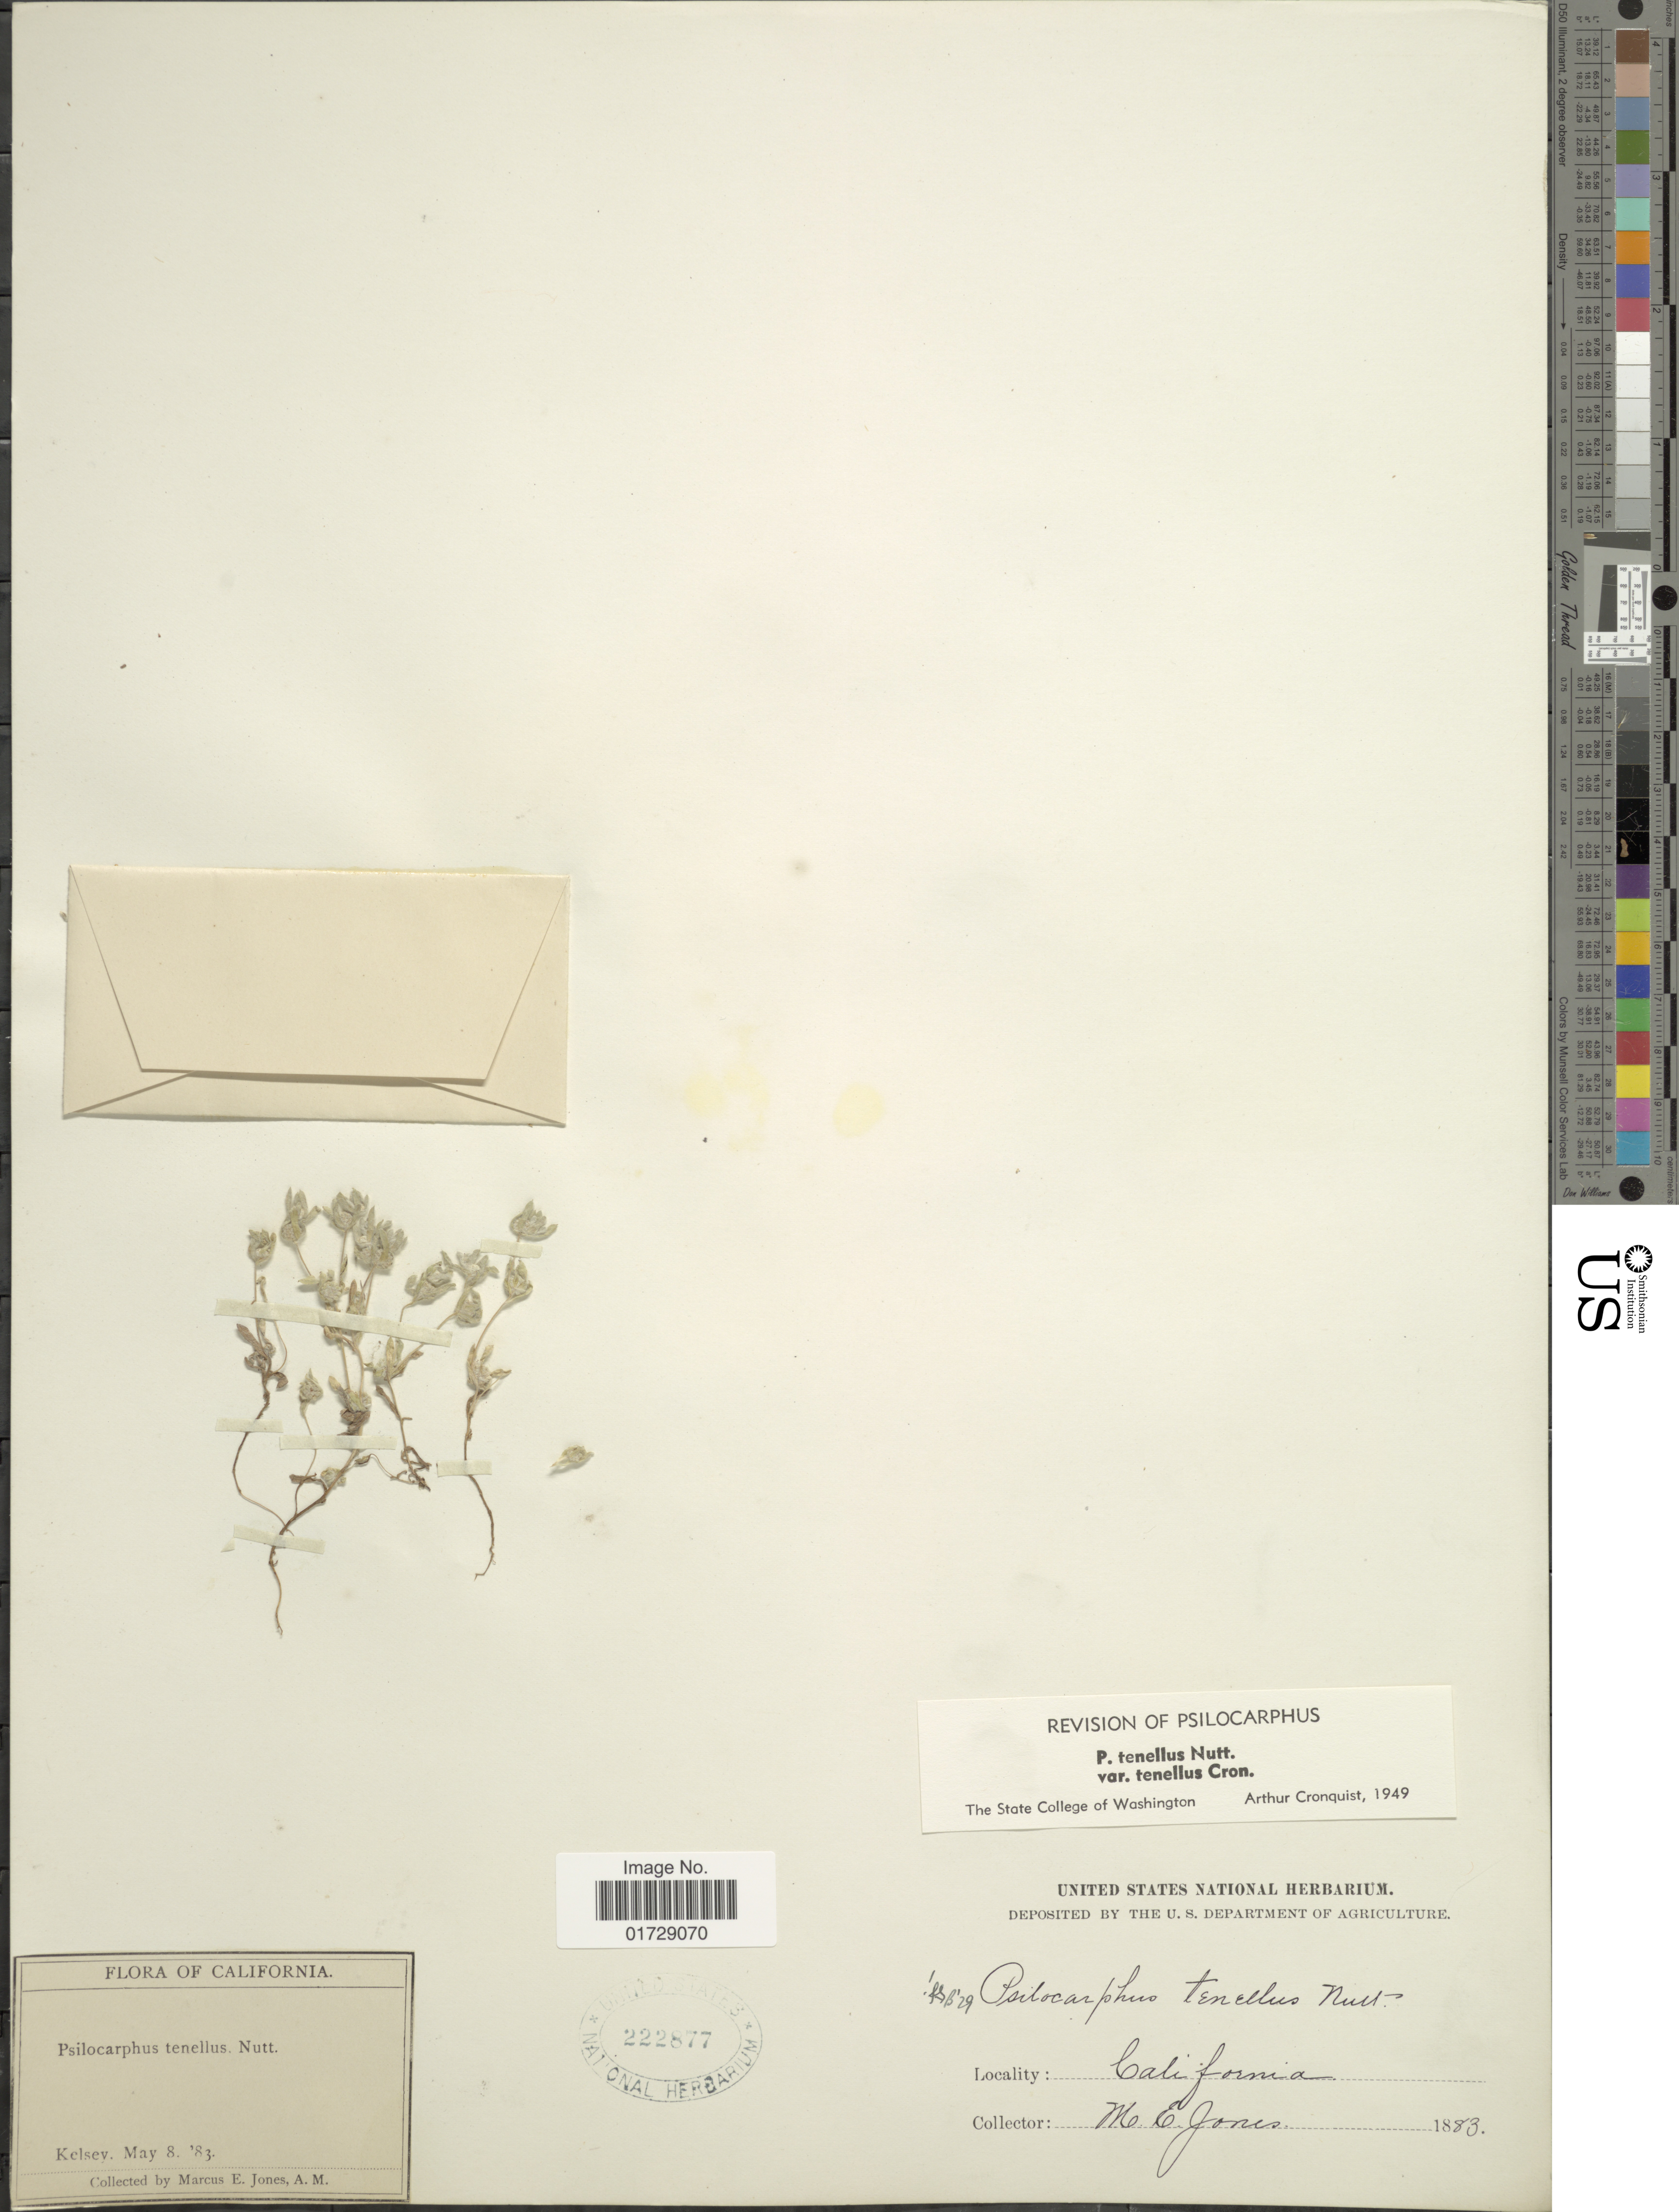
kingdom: Plantae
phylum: Tracheophyta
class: Magnoliopsida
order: Asterales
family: Asteraceae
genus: Psilocarphus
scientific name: Psilocarphus tenellus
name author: Nutt.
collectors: M. E. Jones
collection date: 1883-05-08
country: United States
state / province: California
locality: Kelsey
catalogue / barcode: US 222877